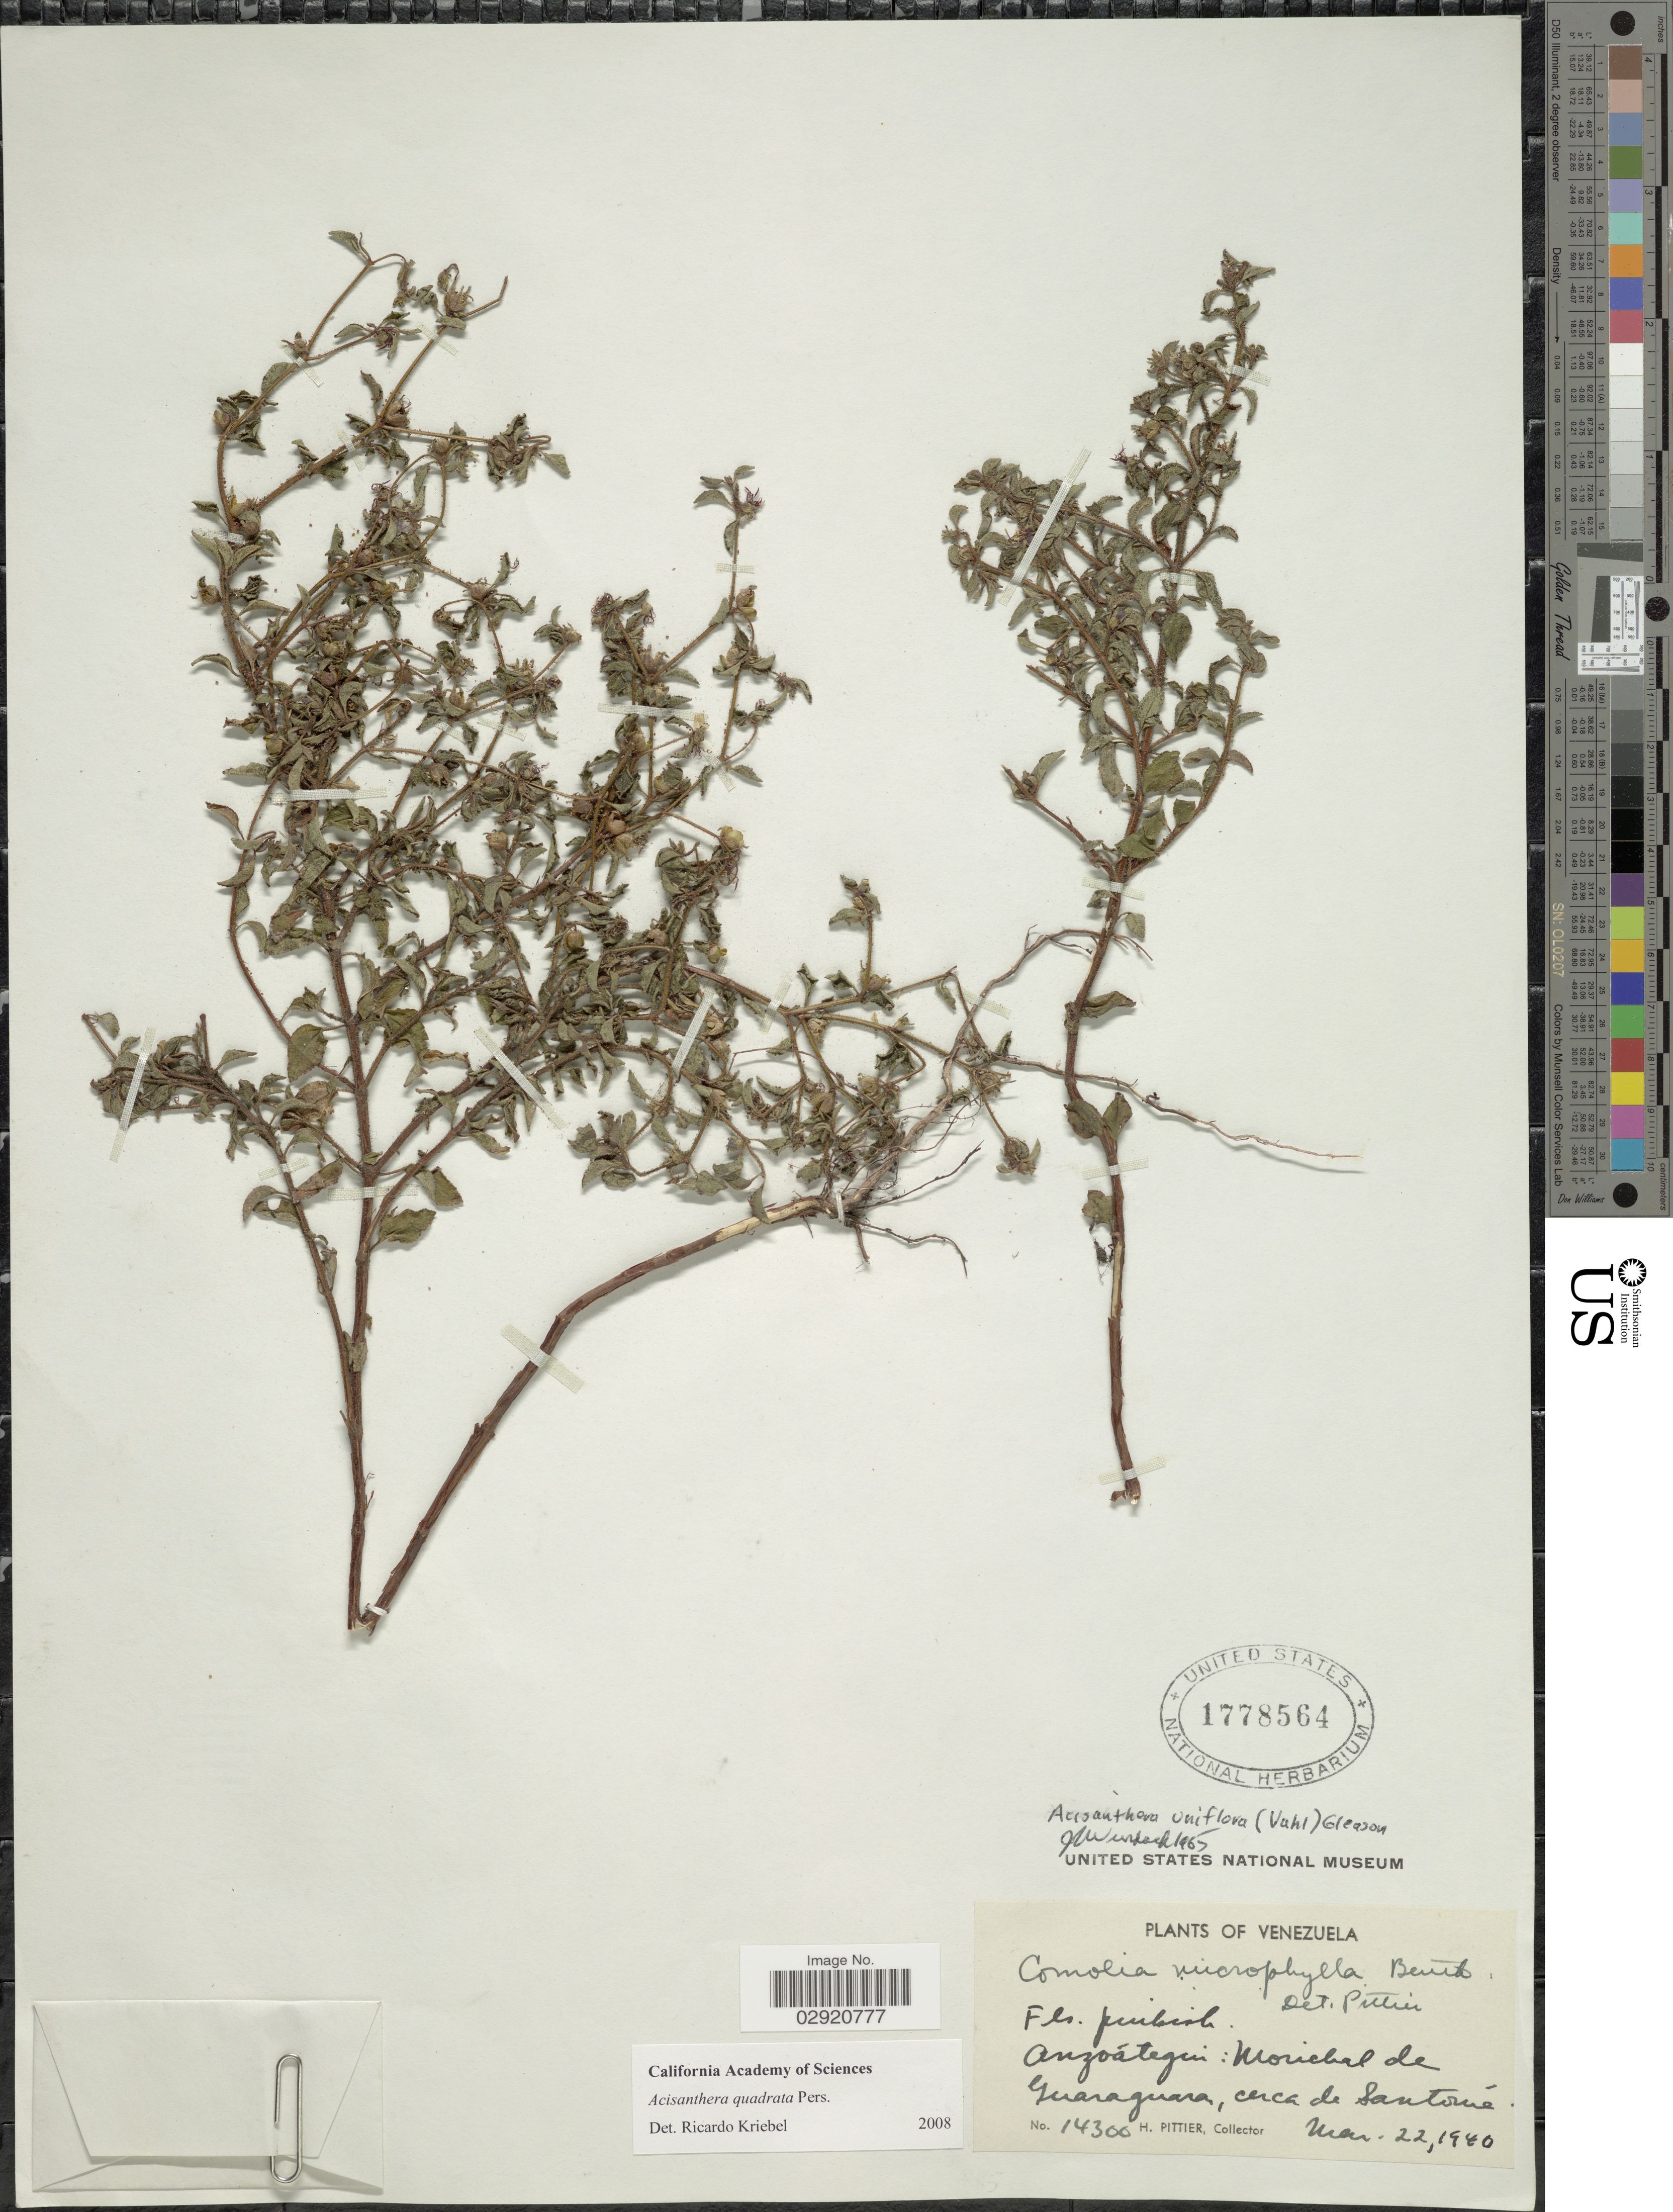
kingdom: Plantae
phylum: Tracheophyta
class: Magnoliopsida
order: Myrtales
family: Melastomataceae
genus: Acisanthera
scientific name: Acisanthera uniflora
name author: (Vahl) Gleason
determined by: Nunes da Silva, Diego, (RB), Jardim Botanico do Rio de Janeiro - Herbario (BRAZIL)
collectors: H. F. Pittier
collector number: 14300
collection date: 1940-03-22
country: Venezuela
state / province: Anzoategui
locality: Morichal de Guaraguara, cerca de Santomé [near San Tomé]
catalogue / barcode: US 1778564